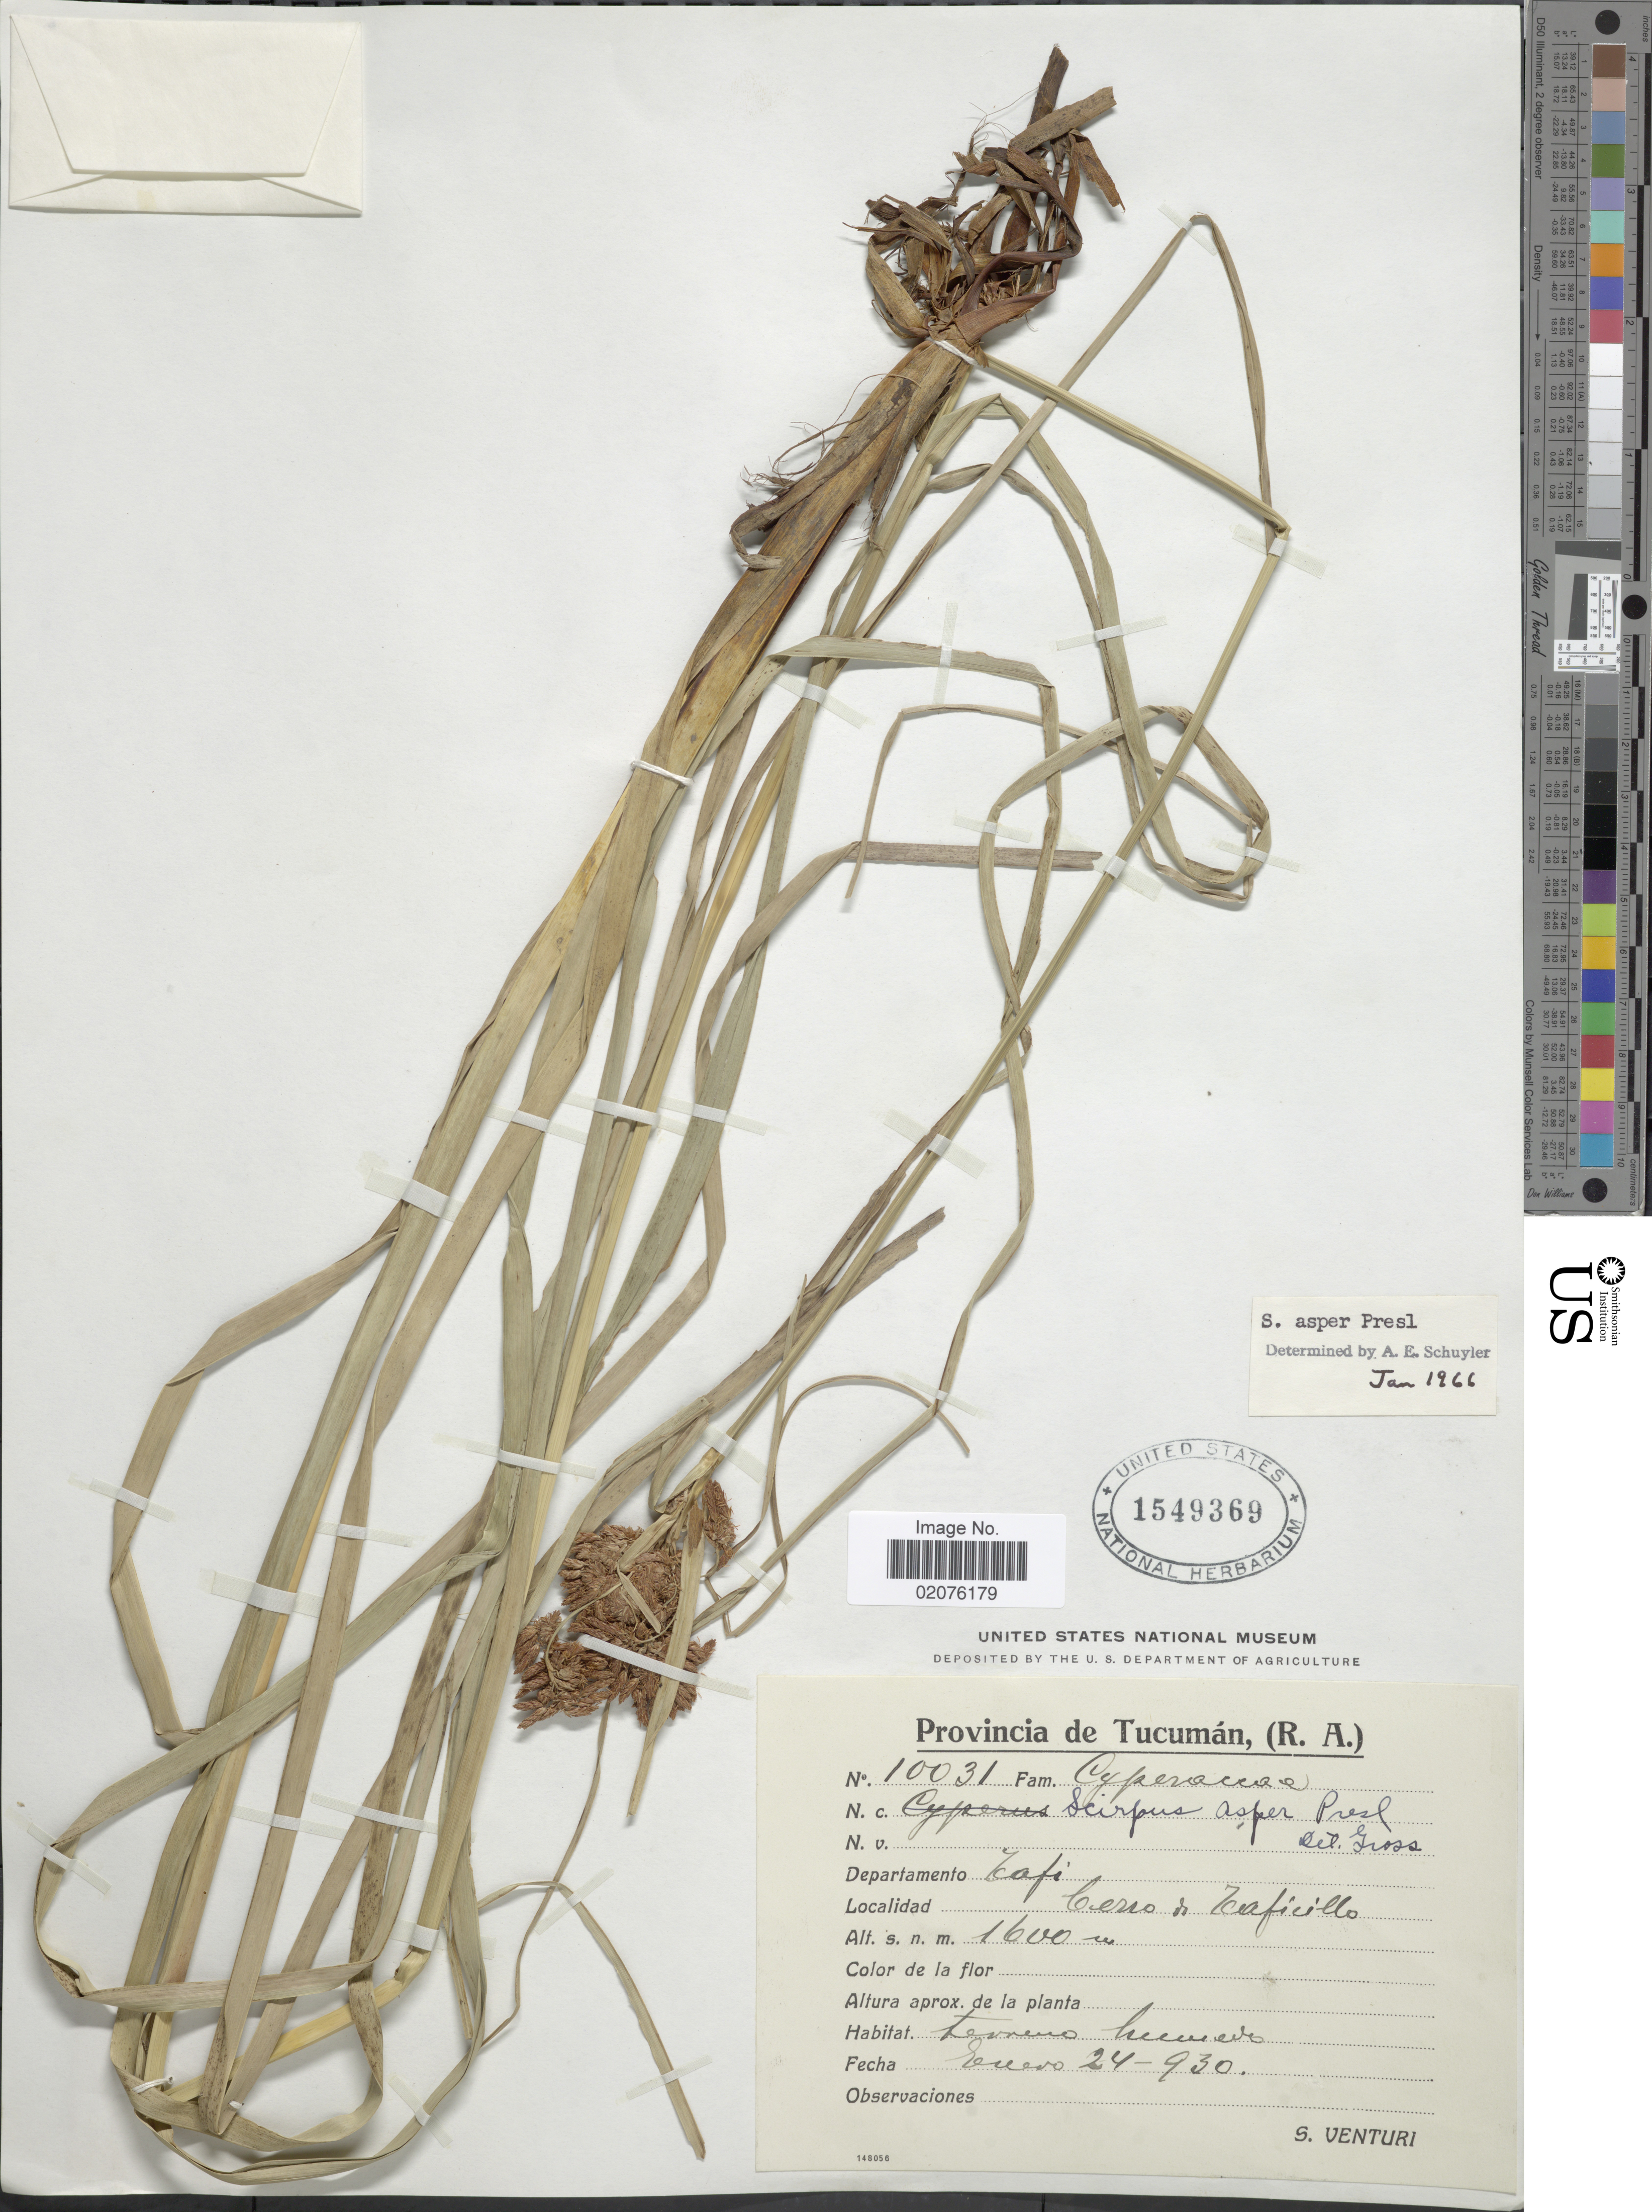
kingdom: Plantae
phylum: Tracheophyta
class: Liliopsida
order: Poales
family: Cyperaceae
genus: Rhodoscirpus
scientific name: Rhodoscirpus asper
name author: (J. Presl & C. Presl) Lév.-Bourret et al.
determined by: Strong, Mark T., (BOT), Smithsonian Institution - National Museum of Natural History (UNITED STATES)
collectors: S. Venturi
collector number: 10031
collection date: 1930-01-24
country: Argentina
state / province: Tucuman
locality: Departamento Tafi. Cerro de Taficillo. (R. A.)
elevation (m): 1600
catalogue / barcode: US 1549369